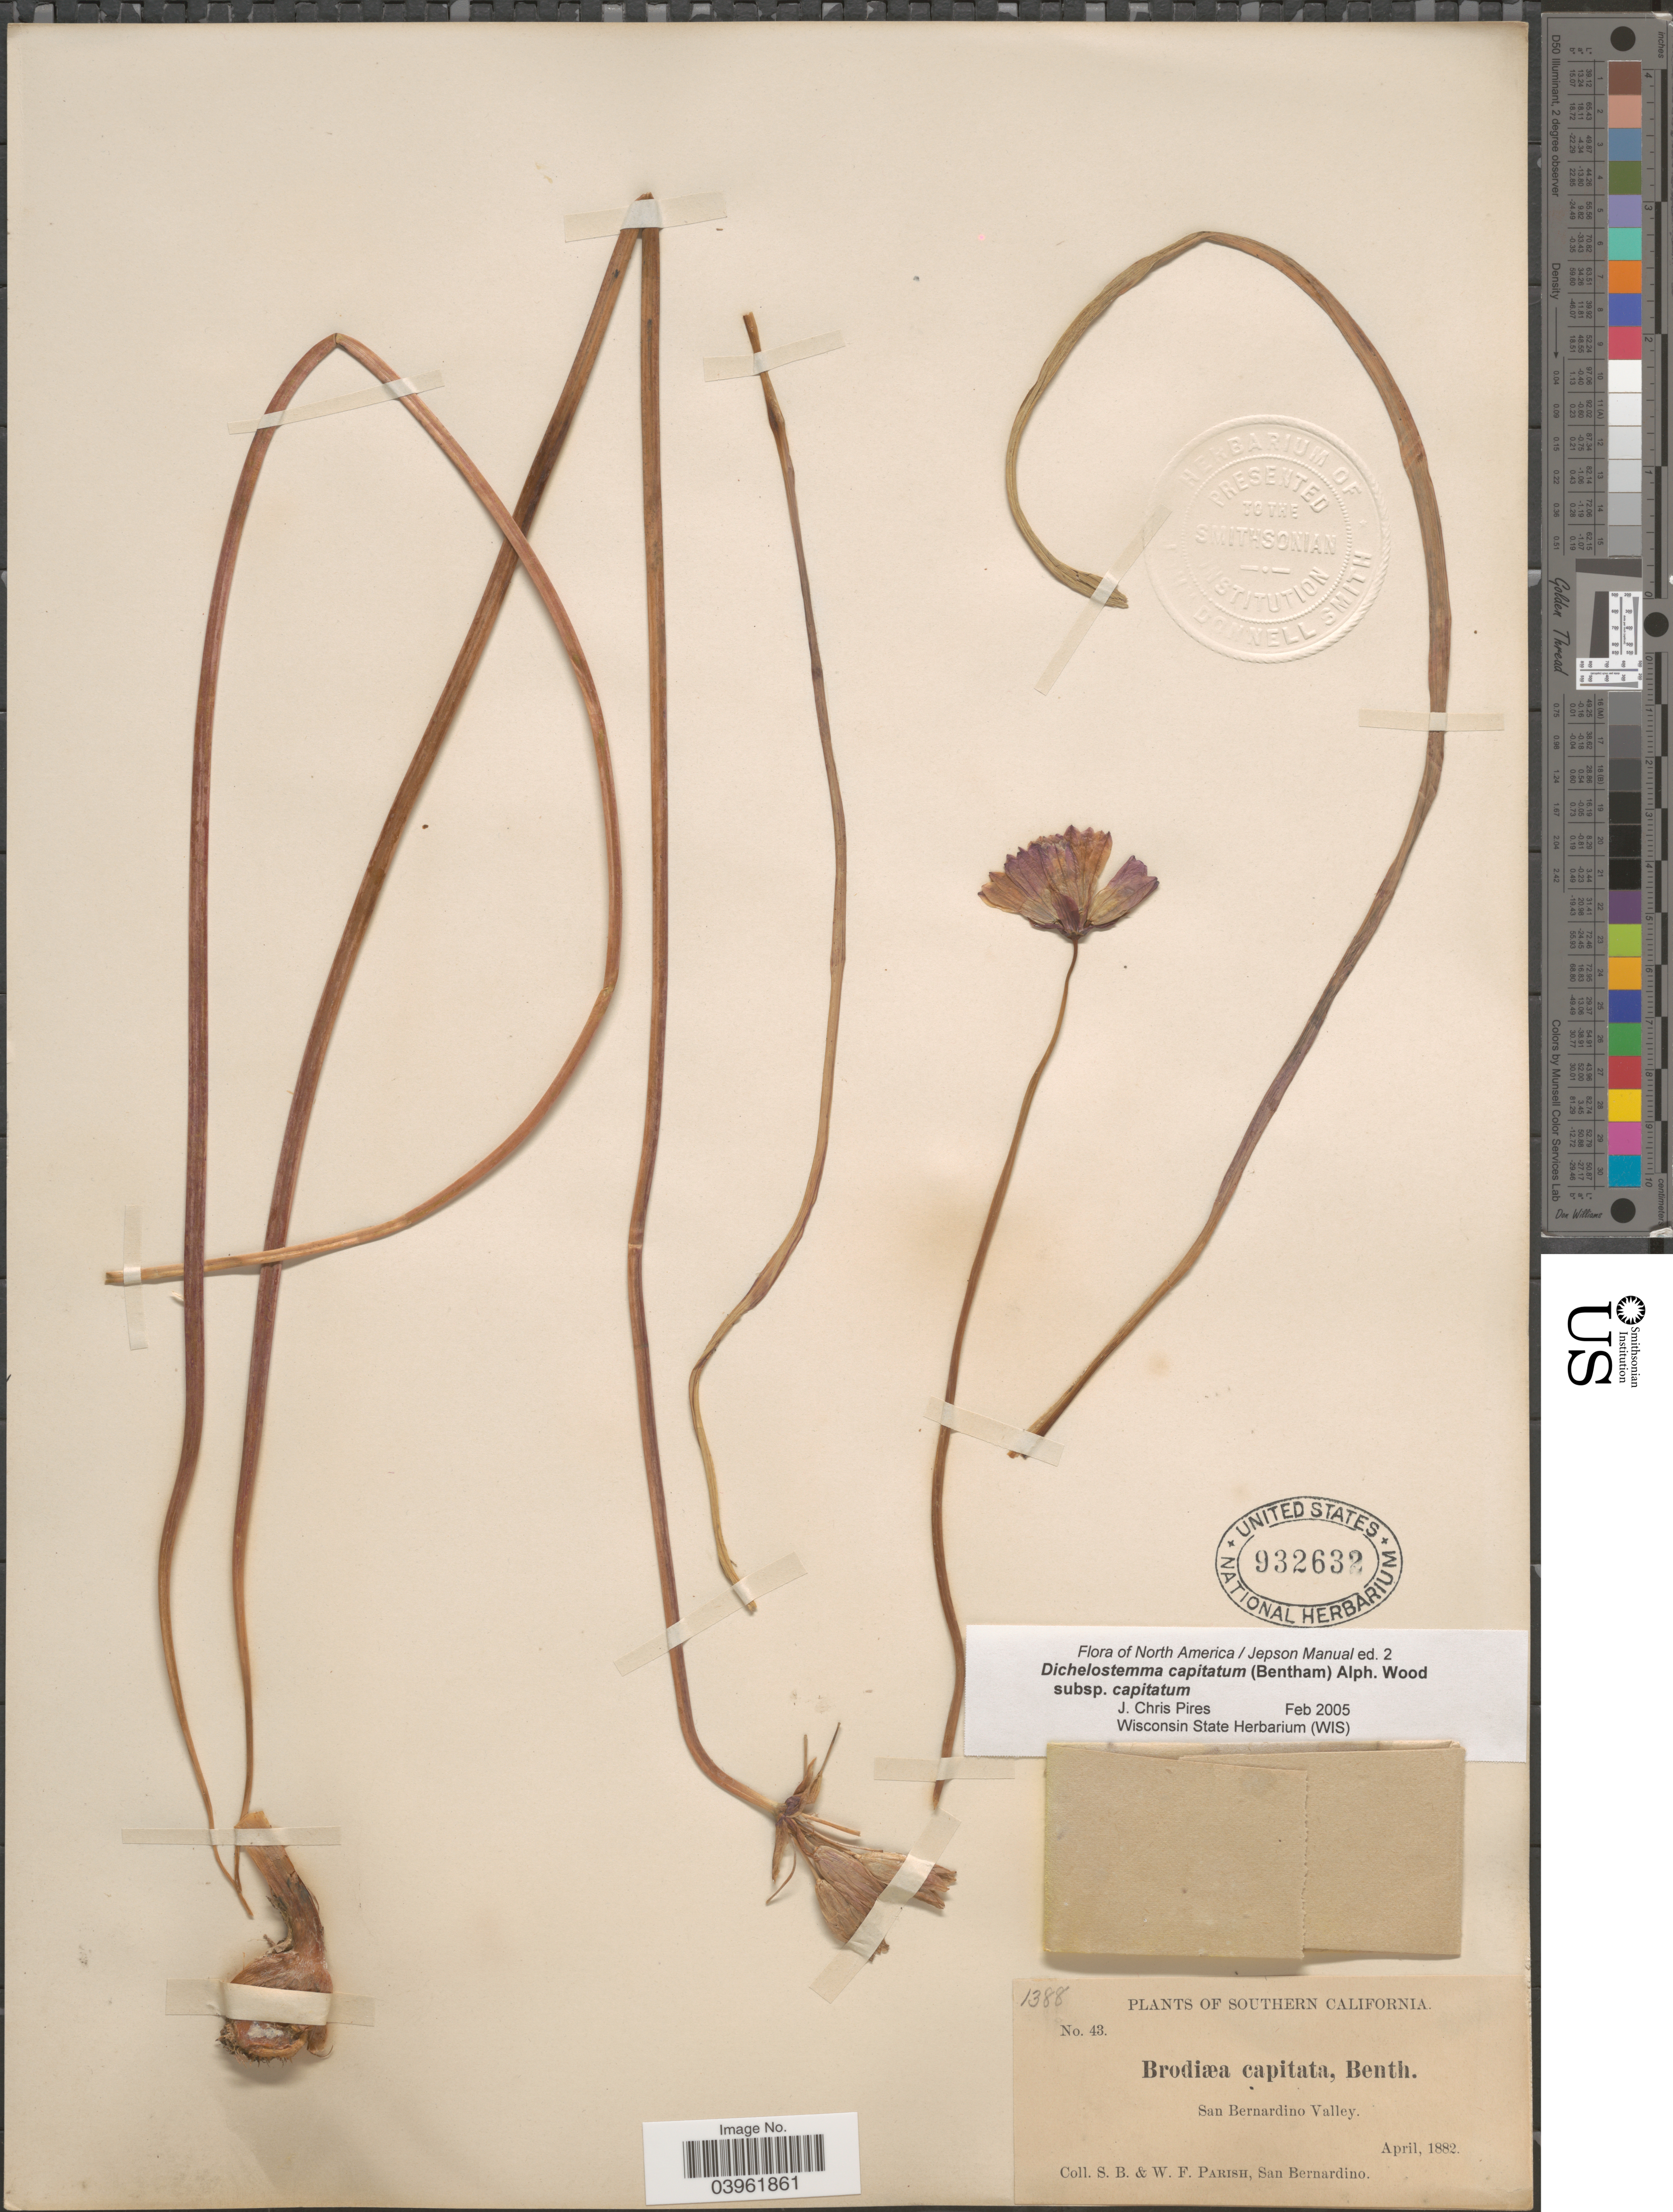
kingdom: Plantae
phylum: Tracheophyta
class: Liliopsida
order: Asparagales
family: Asparagaceae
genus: Dichelostemma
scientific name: Dichelostemma capitatum subsp. capitatum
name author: (Benth.) Alph. Wood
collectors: S. B. Parish & W. F. Parish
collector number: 43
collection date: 1882-04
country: United States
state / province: California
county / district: San Bernardino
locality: Southern California. San Bernardino Valley.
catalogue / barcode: US 932632